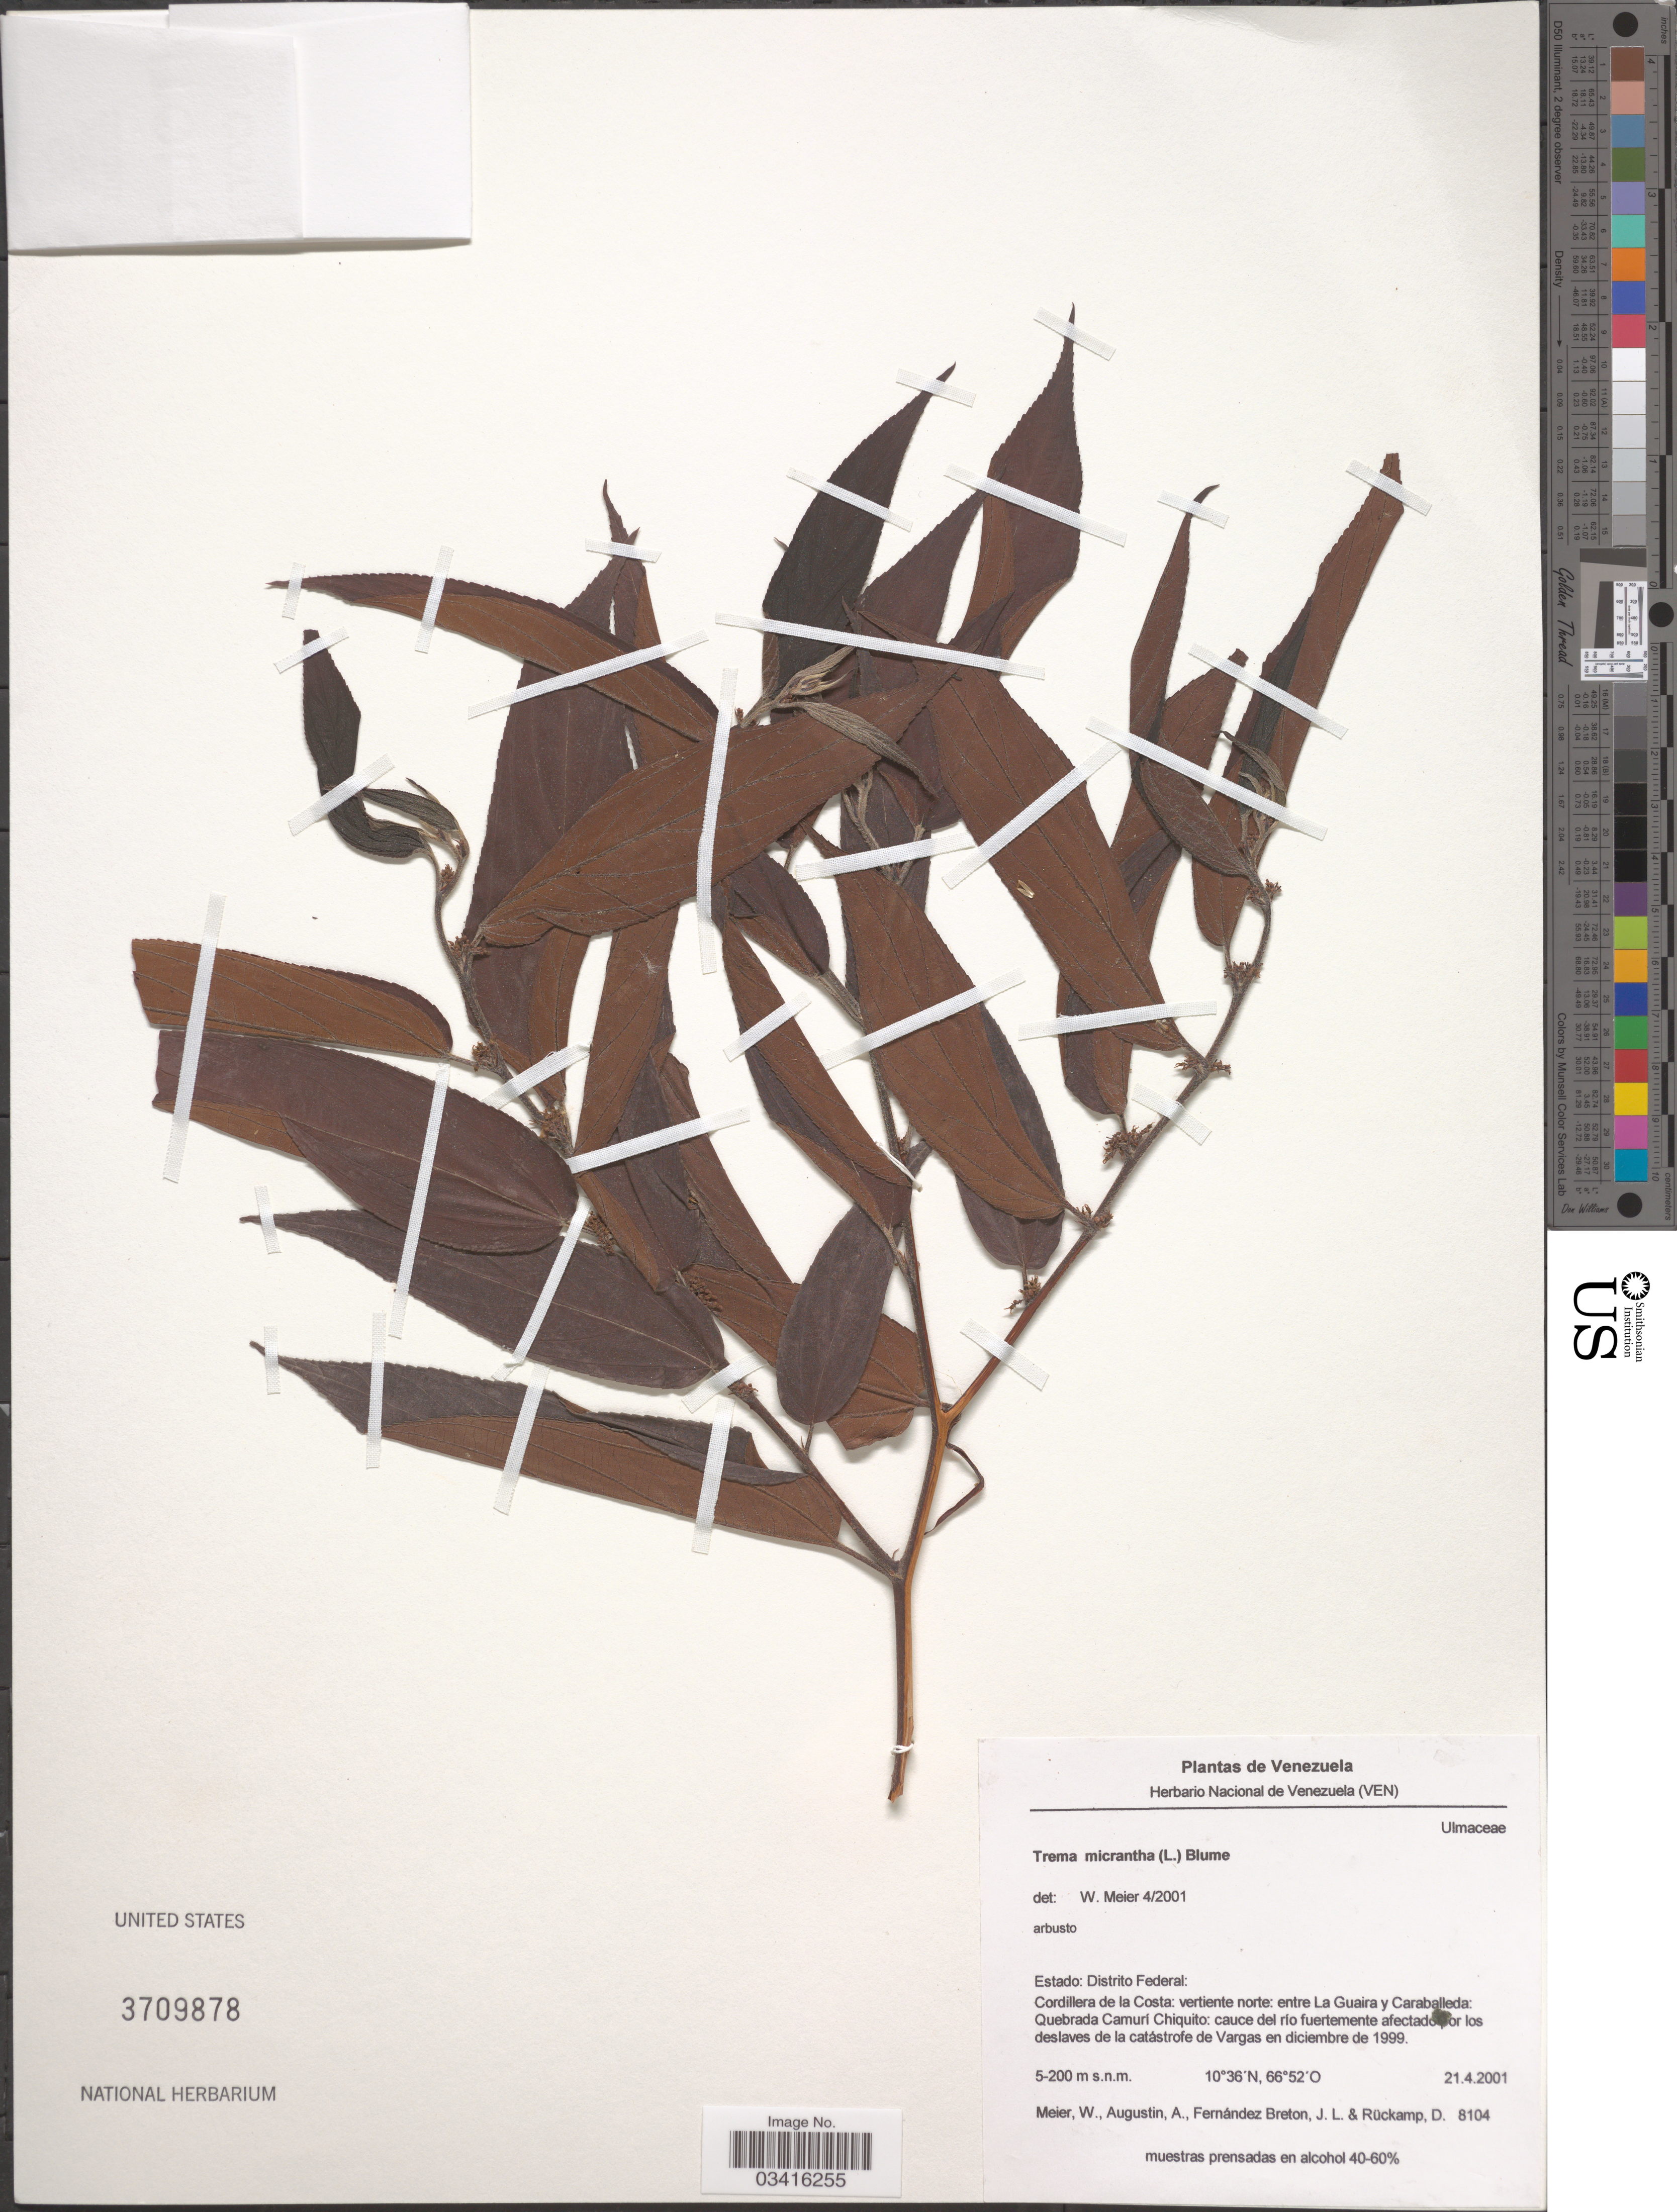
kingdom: Plantae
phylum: Tracheophyta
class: Magnoliopsida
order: Rosales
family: Cannabaceae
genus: Trema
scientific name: Trema micranthum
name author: (L.) Blume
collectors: W. Meier, A. Agustin, J. Fernandez Breton & D. Ruckamp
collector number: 8104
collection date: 2001-04-21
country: Venezuela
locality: Estado: Distrito Federal: Cordillera de la Costa: vertiente norte: entre La Guaira y Caraballeda: Quebrada Camurí Chiquito: cauce del río fuertemente afectado por los deslaves de la catástrofe de Vargas.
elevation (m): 5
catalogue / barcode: US 3709878